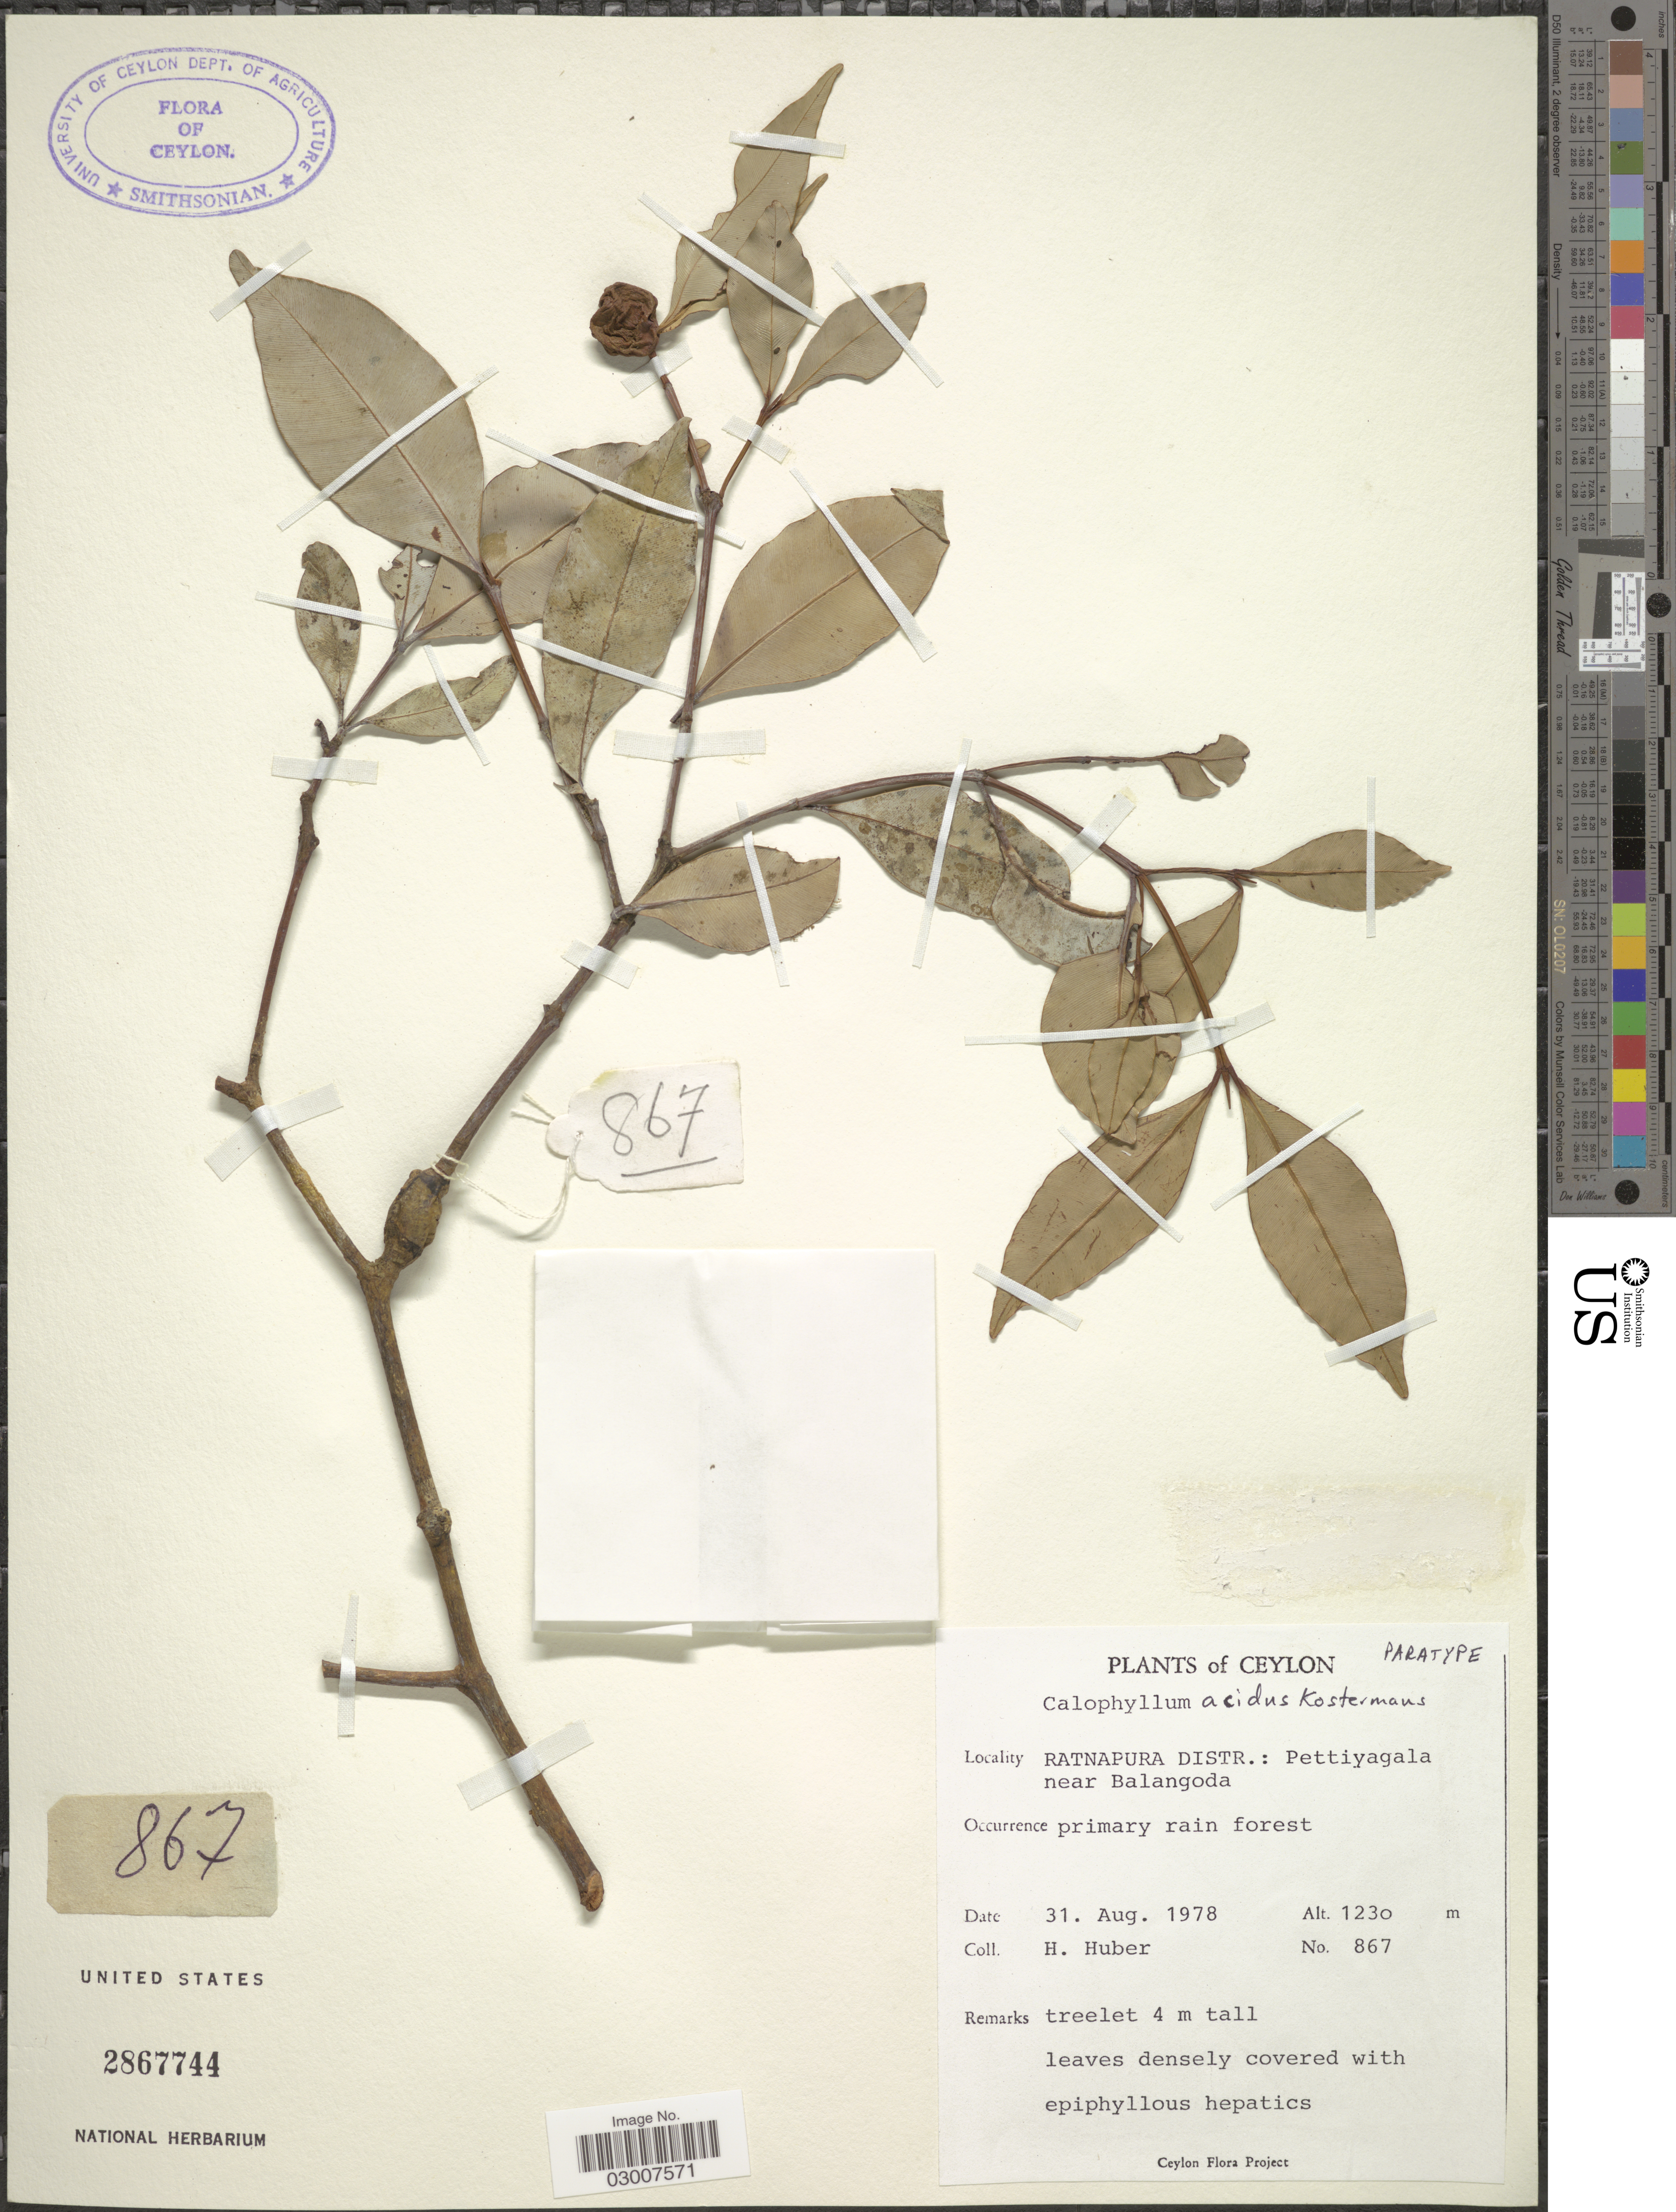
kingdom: Plantae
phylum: Tracheophyta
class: Magnoliopsida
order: Malpighiales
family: Calophyllaceae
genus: Calophyllum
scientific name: Calophyllum acidus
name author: Kosterm.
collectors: H. Huber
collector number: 867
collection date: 1978-08-31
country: Sri Lanka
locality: Ceylon. Ratnapura Distr.: Pettiyagala near Balangoda.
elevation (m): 1230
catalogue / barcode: US 2867744